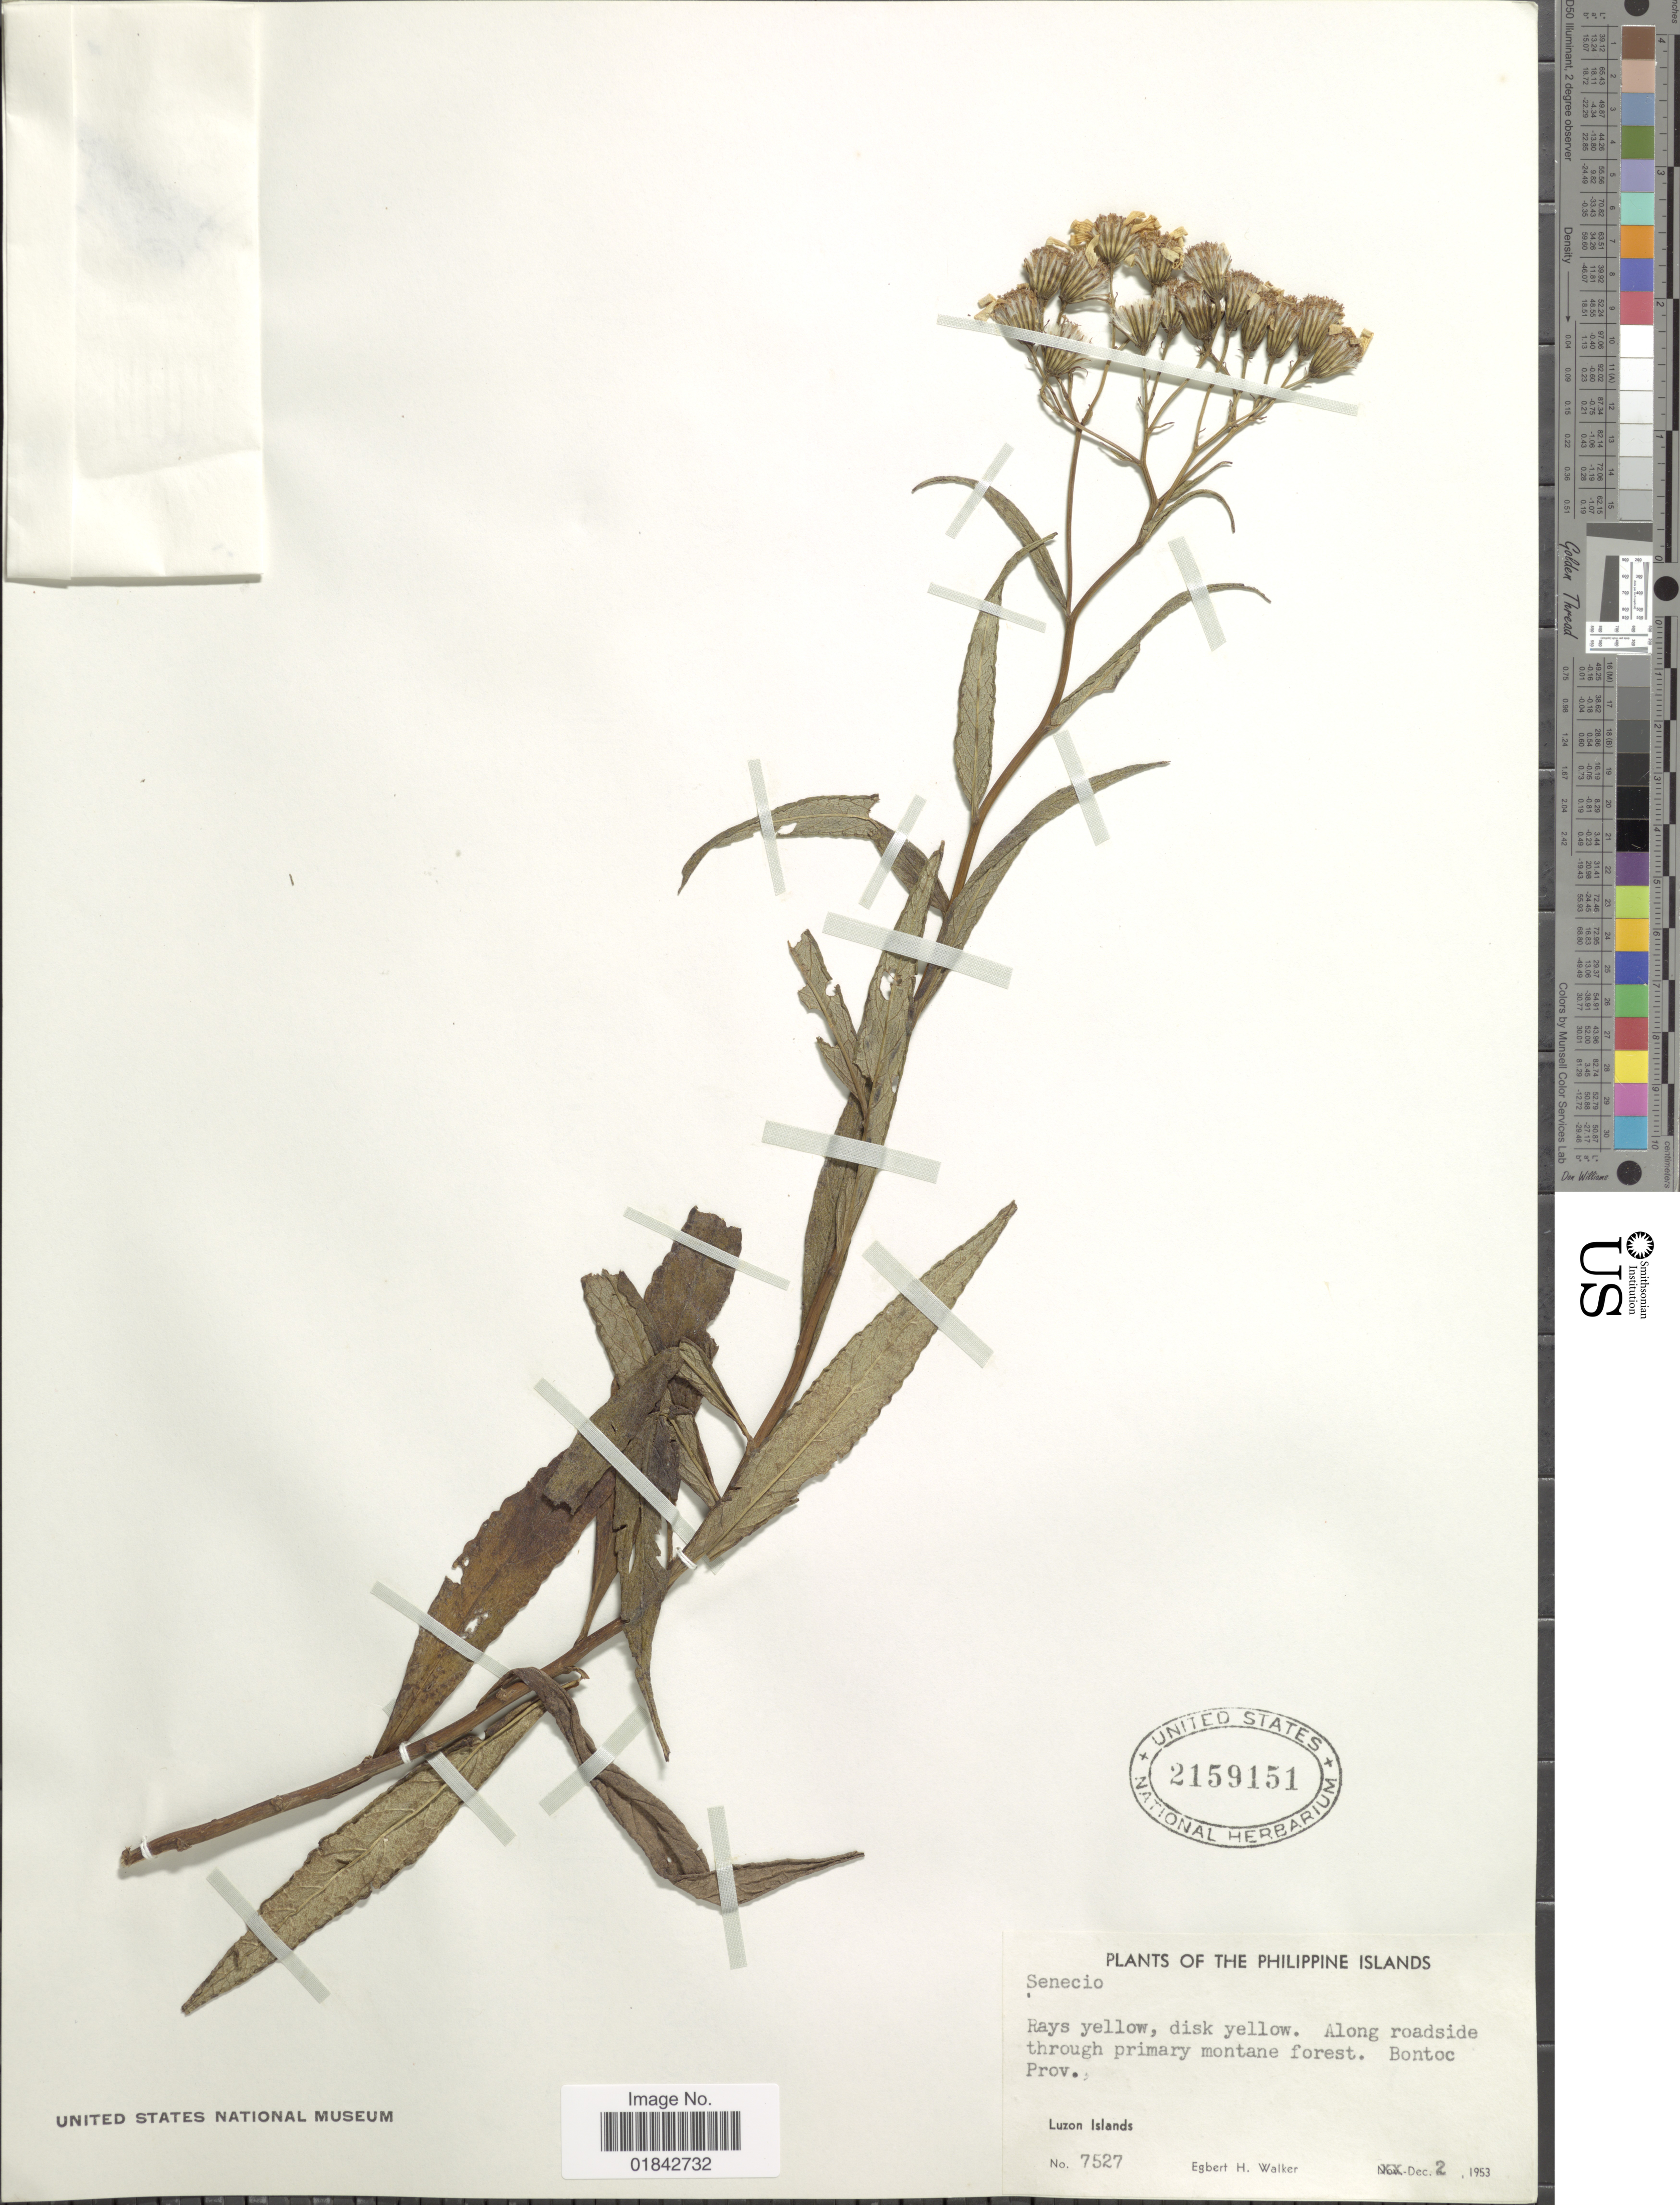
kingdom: Plantae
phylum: Tracheophyta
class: Magnoliopsida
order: Asterales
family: Asteraceae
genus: Senecio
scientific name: Senecio sp.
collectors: E. H. Walker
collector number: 7527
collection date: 1953-12-02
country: Philippines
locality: Along roadside through primary montane forest, Bontoc Prov, Luzon Islands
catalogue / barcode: US 2159151